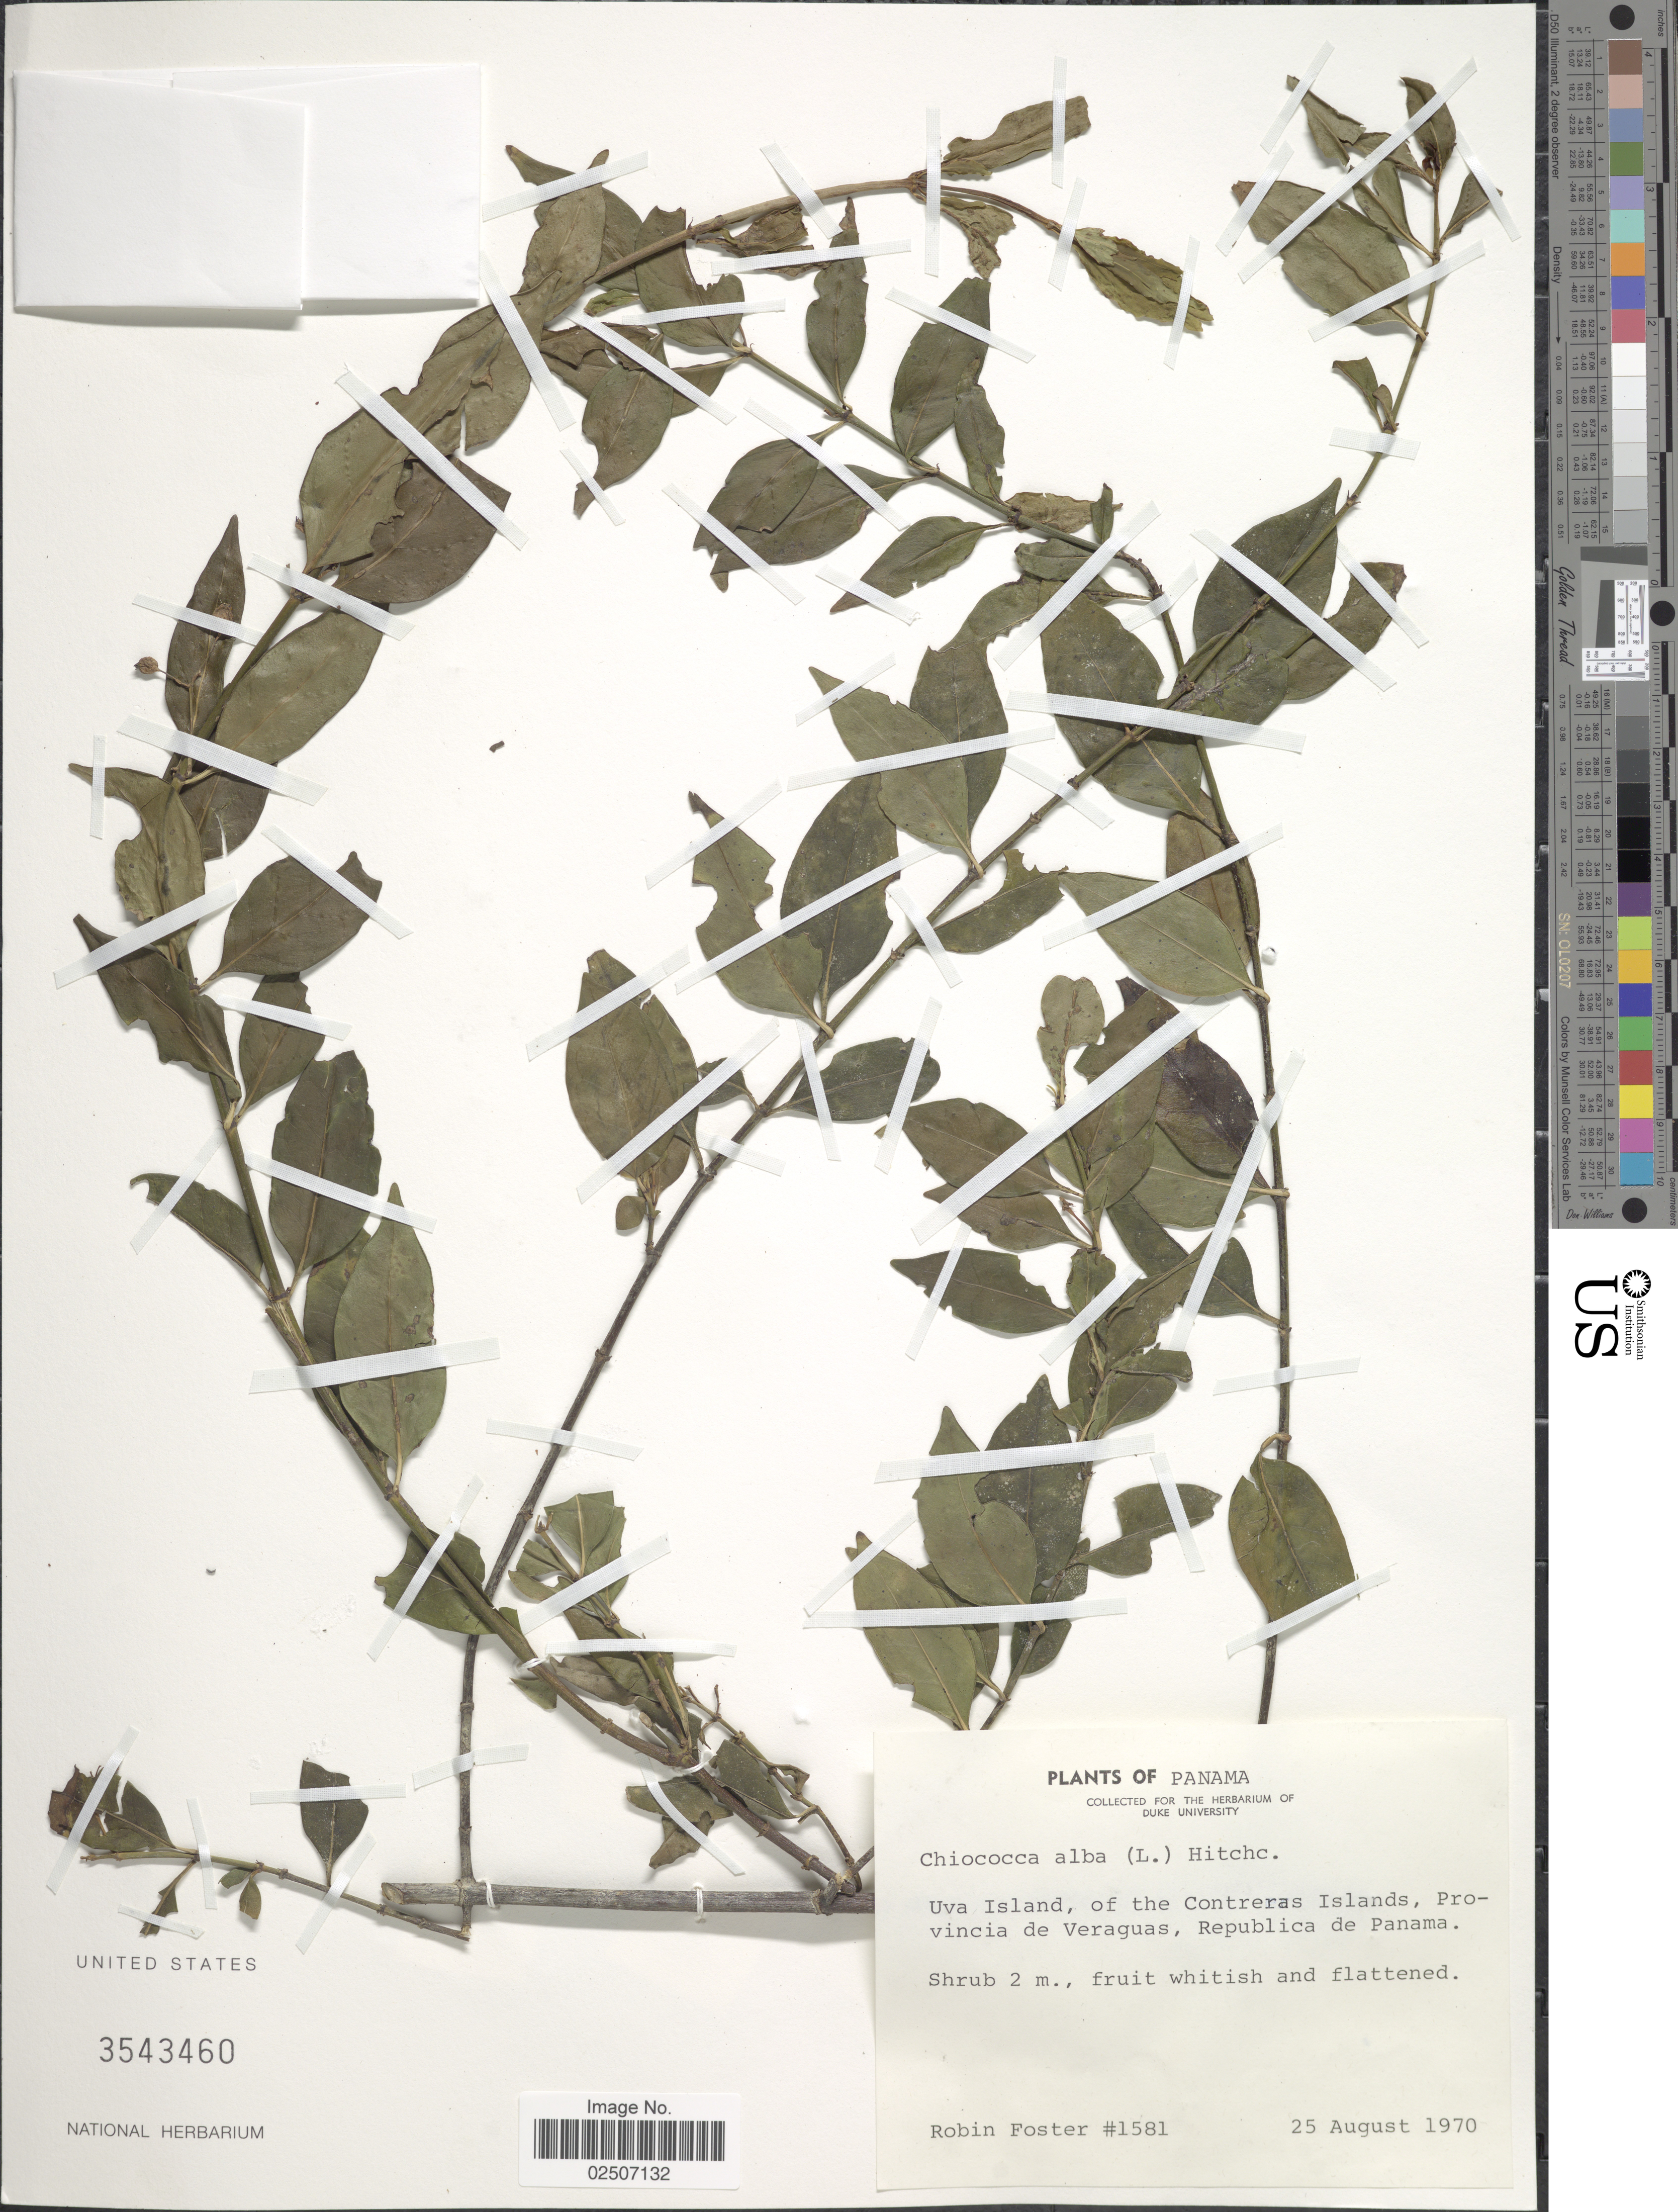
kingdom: Plantae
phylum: Tracheophyta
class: Magnoliopsida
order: Gentianales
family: Rubiaceae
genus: Chiococca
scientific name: Chiococca alba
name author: (L.) Hitchc.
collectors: R. B. Foster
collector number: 1581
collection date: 1970-08-25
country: Panama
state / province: Veraguas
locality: Uva Island, of the Contreras Islands, Provincia de Veraguas, Republica de Panama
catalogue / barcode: US 3543460